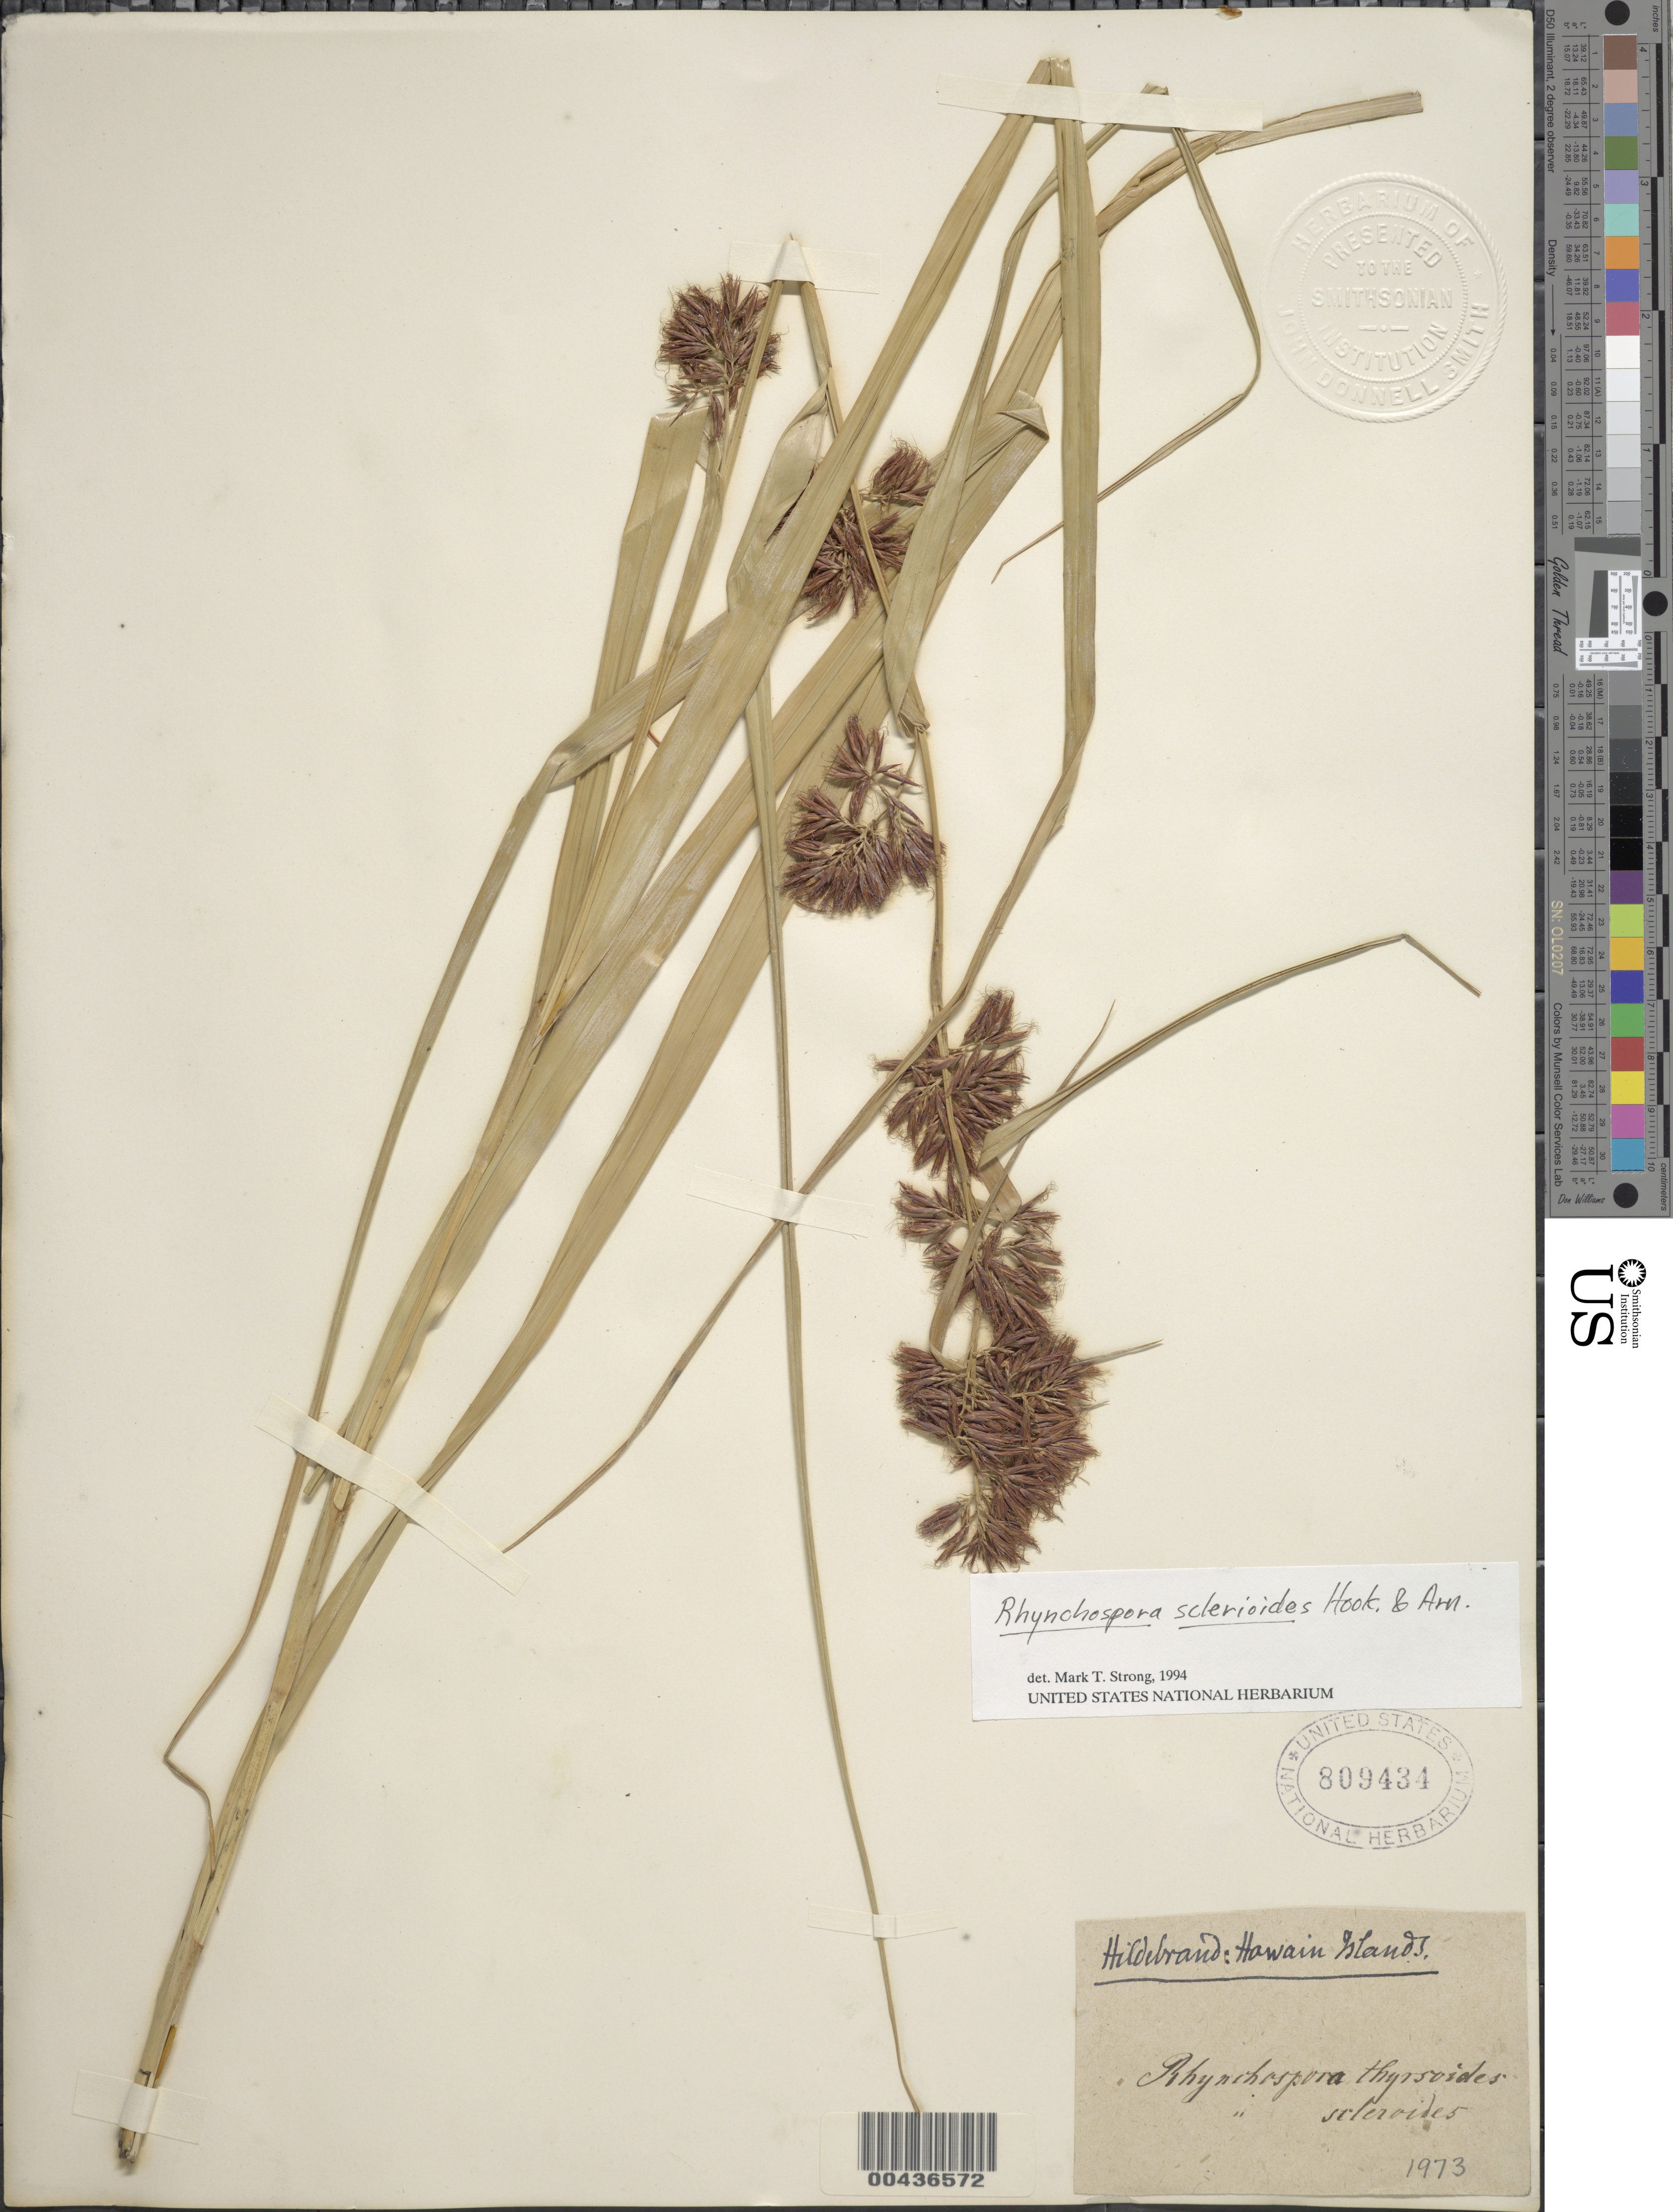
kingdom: Plantae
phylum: Tracheophyta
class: Liliopsida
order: Poales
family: Cyperaceae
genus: Rhynchospora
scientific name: Rhynchospora sclerioides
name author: Hook. & Arn.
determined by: Strong, M. T., (US), Smithsonian Institution - National Museum of Natural History (UNITED STATES)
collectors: W. Hillebrand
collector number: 1973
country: United States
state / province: Hawaii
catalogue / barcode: US 809434